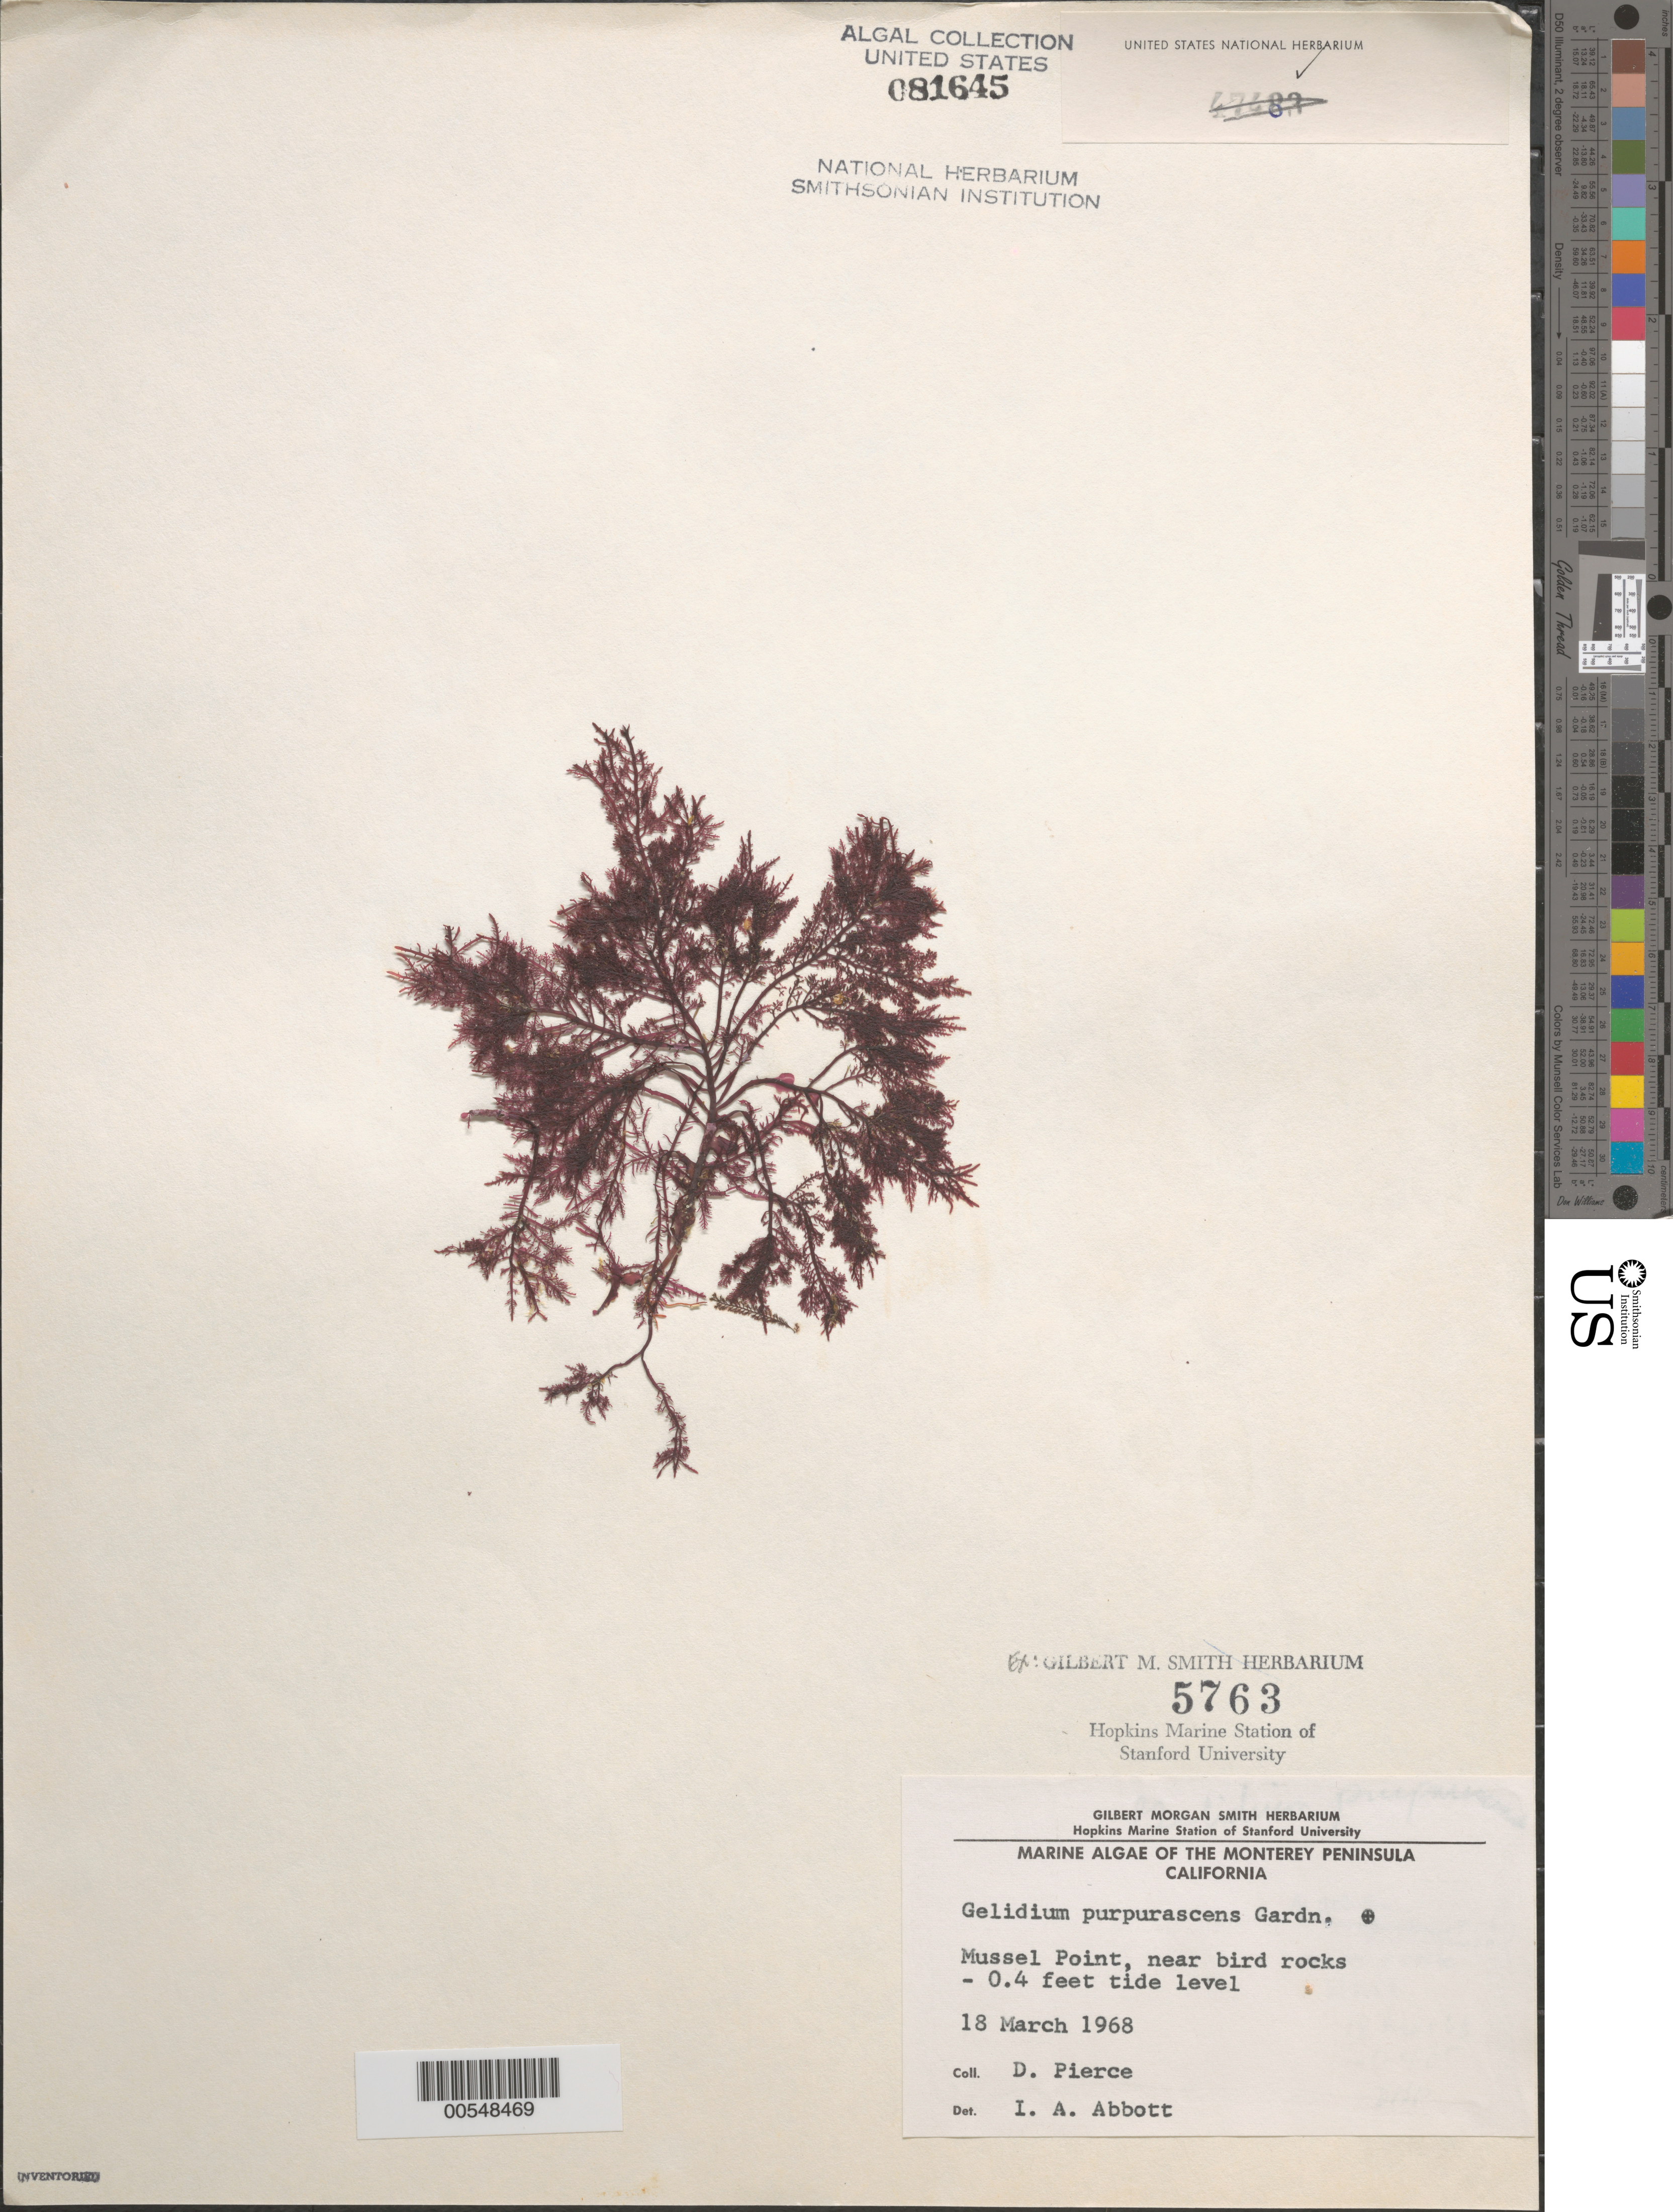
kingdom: Plantae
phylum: Rhodophyta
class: Florideophyceae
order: Gelidiales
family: Gelidiaceae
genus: Gelidium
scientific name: Gelidium purpurascens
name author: N.L. Gardner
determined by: Abbott, Isabella A.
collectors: D. Pierce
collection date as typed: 18 Mar 1968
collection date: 1968-03-18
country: United States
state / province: California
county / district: Monterey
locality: Mussel Point, near Bird Rocks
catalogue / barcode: US 81645